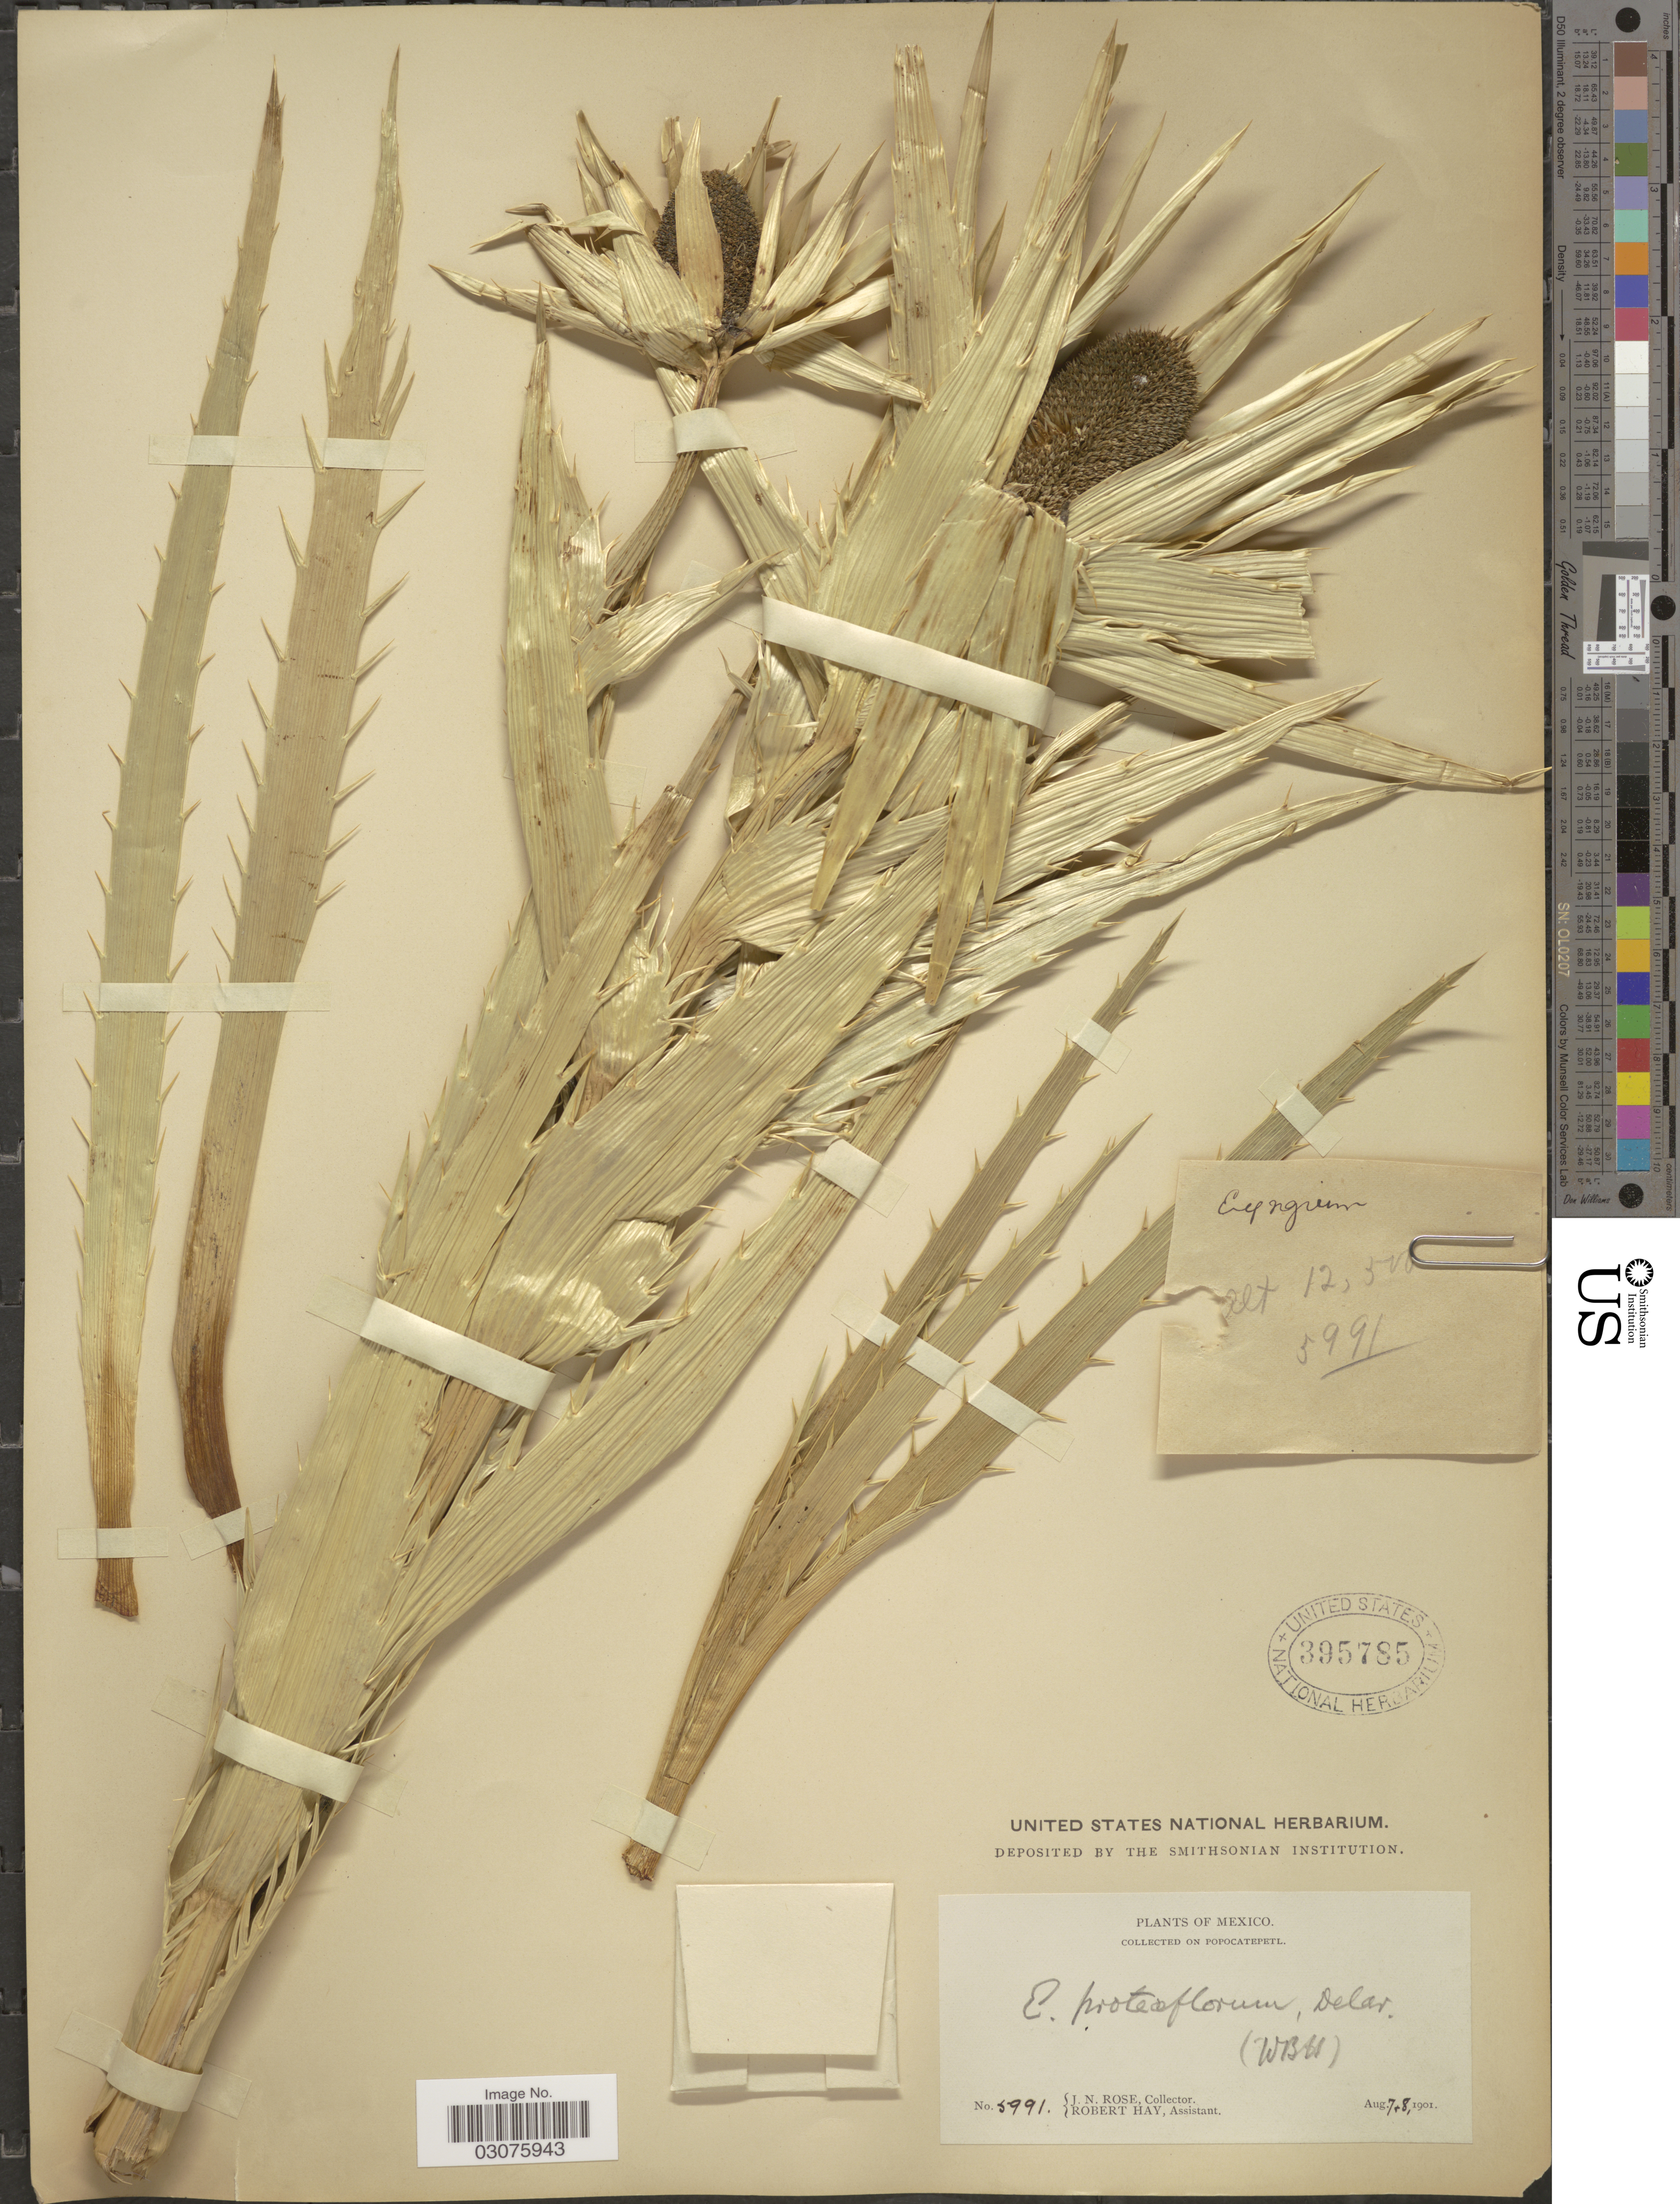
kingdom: Plantae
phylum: Tracheophyta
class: Magnoliopsida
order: Apiales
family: Apiaceae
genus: Eryngium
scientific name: Eryngium proteiflorum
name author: F. Delaroche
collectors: J. N. Rose & R. Hav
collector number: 5991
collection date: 1901-08-07/1901-08-08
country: Mexico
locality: Collected on Popocatepetl.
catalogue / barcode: US 395785